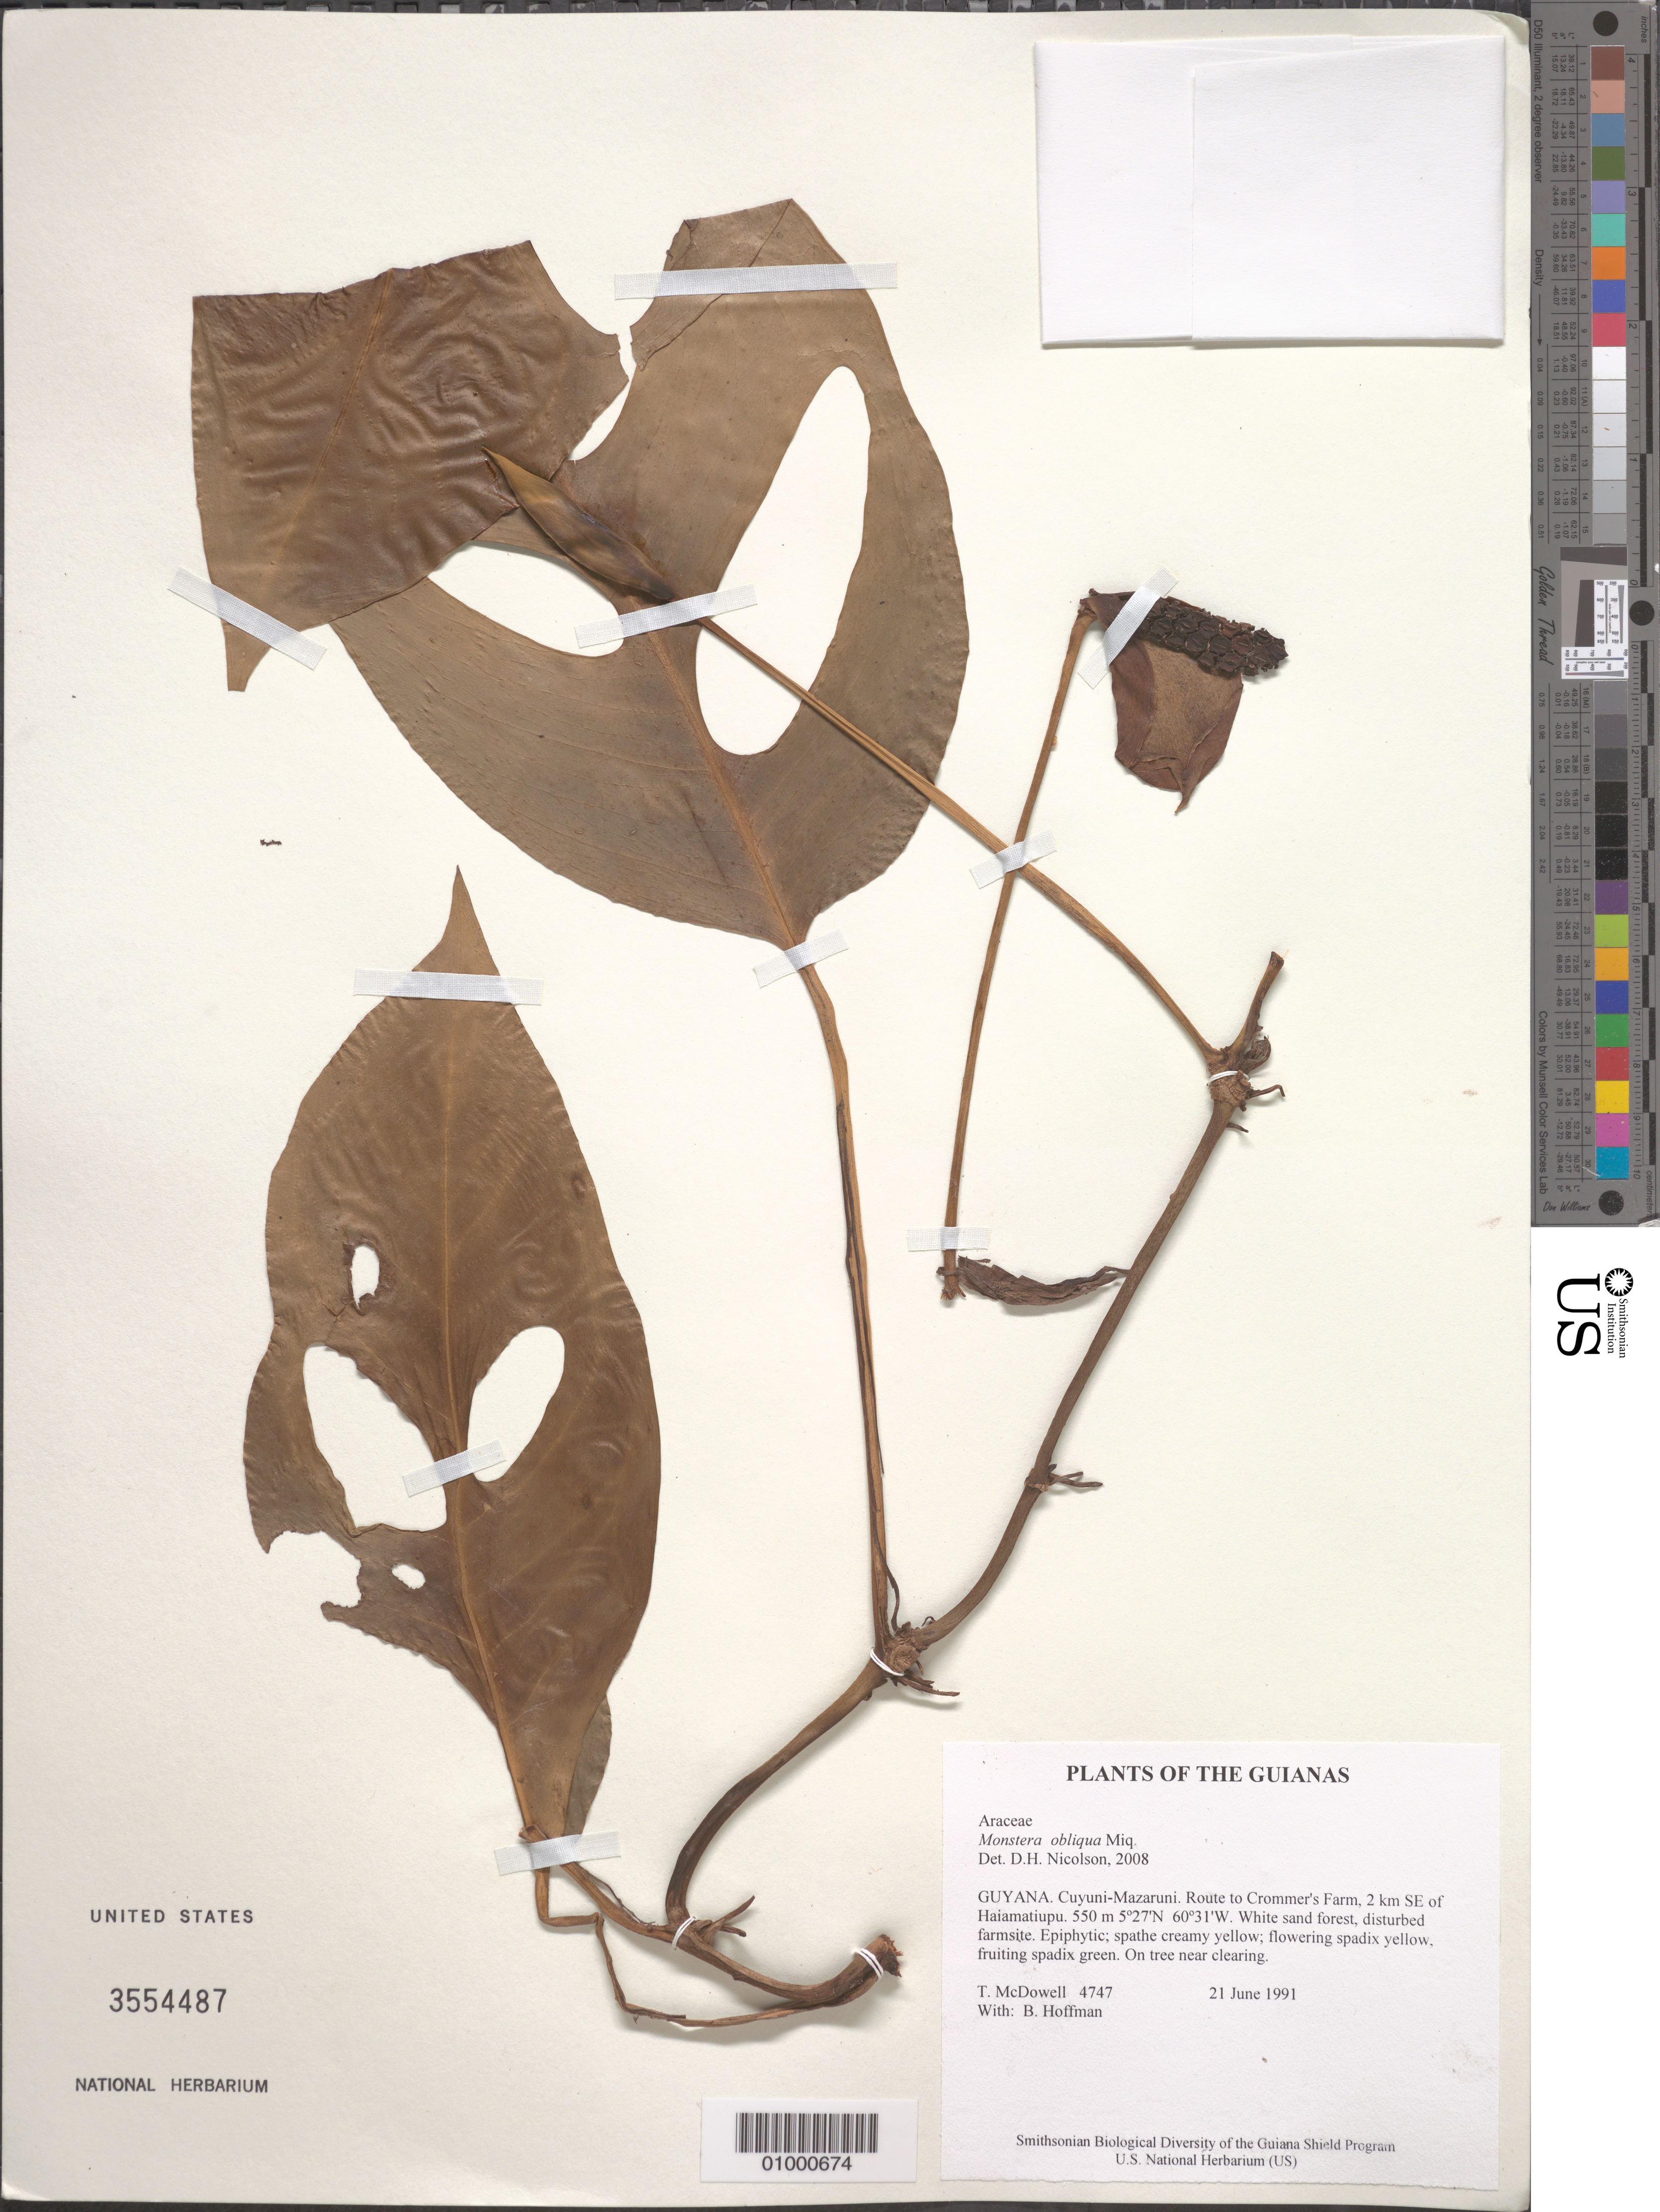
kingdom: Plantae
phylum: Tracheophyta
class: Liliopsida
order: Alismatales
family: Araceae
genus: Monstera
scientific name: Monstera obliqua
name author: Miq.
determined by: Nicolson, Dan H.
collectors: T. McDowell & B. Hoffman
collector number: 4747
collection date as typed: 21 June 1991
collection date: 1991-06-21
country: Guyana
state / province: Cuyuni-Mazaruni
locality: Route to Crommer's Farm, 2 km SE of Haiamatiupu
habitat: White sand forest, disturbed farmsite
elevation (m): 550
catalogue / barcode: US 3554487